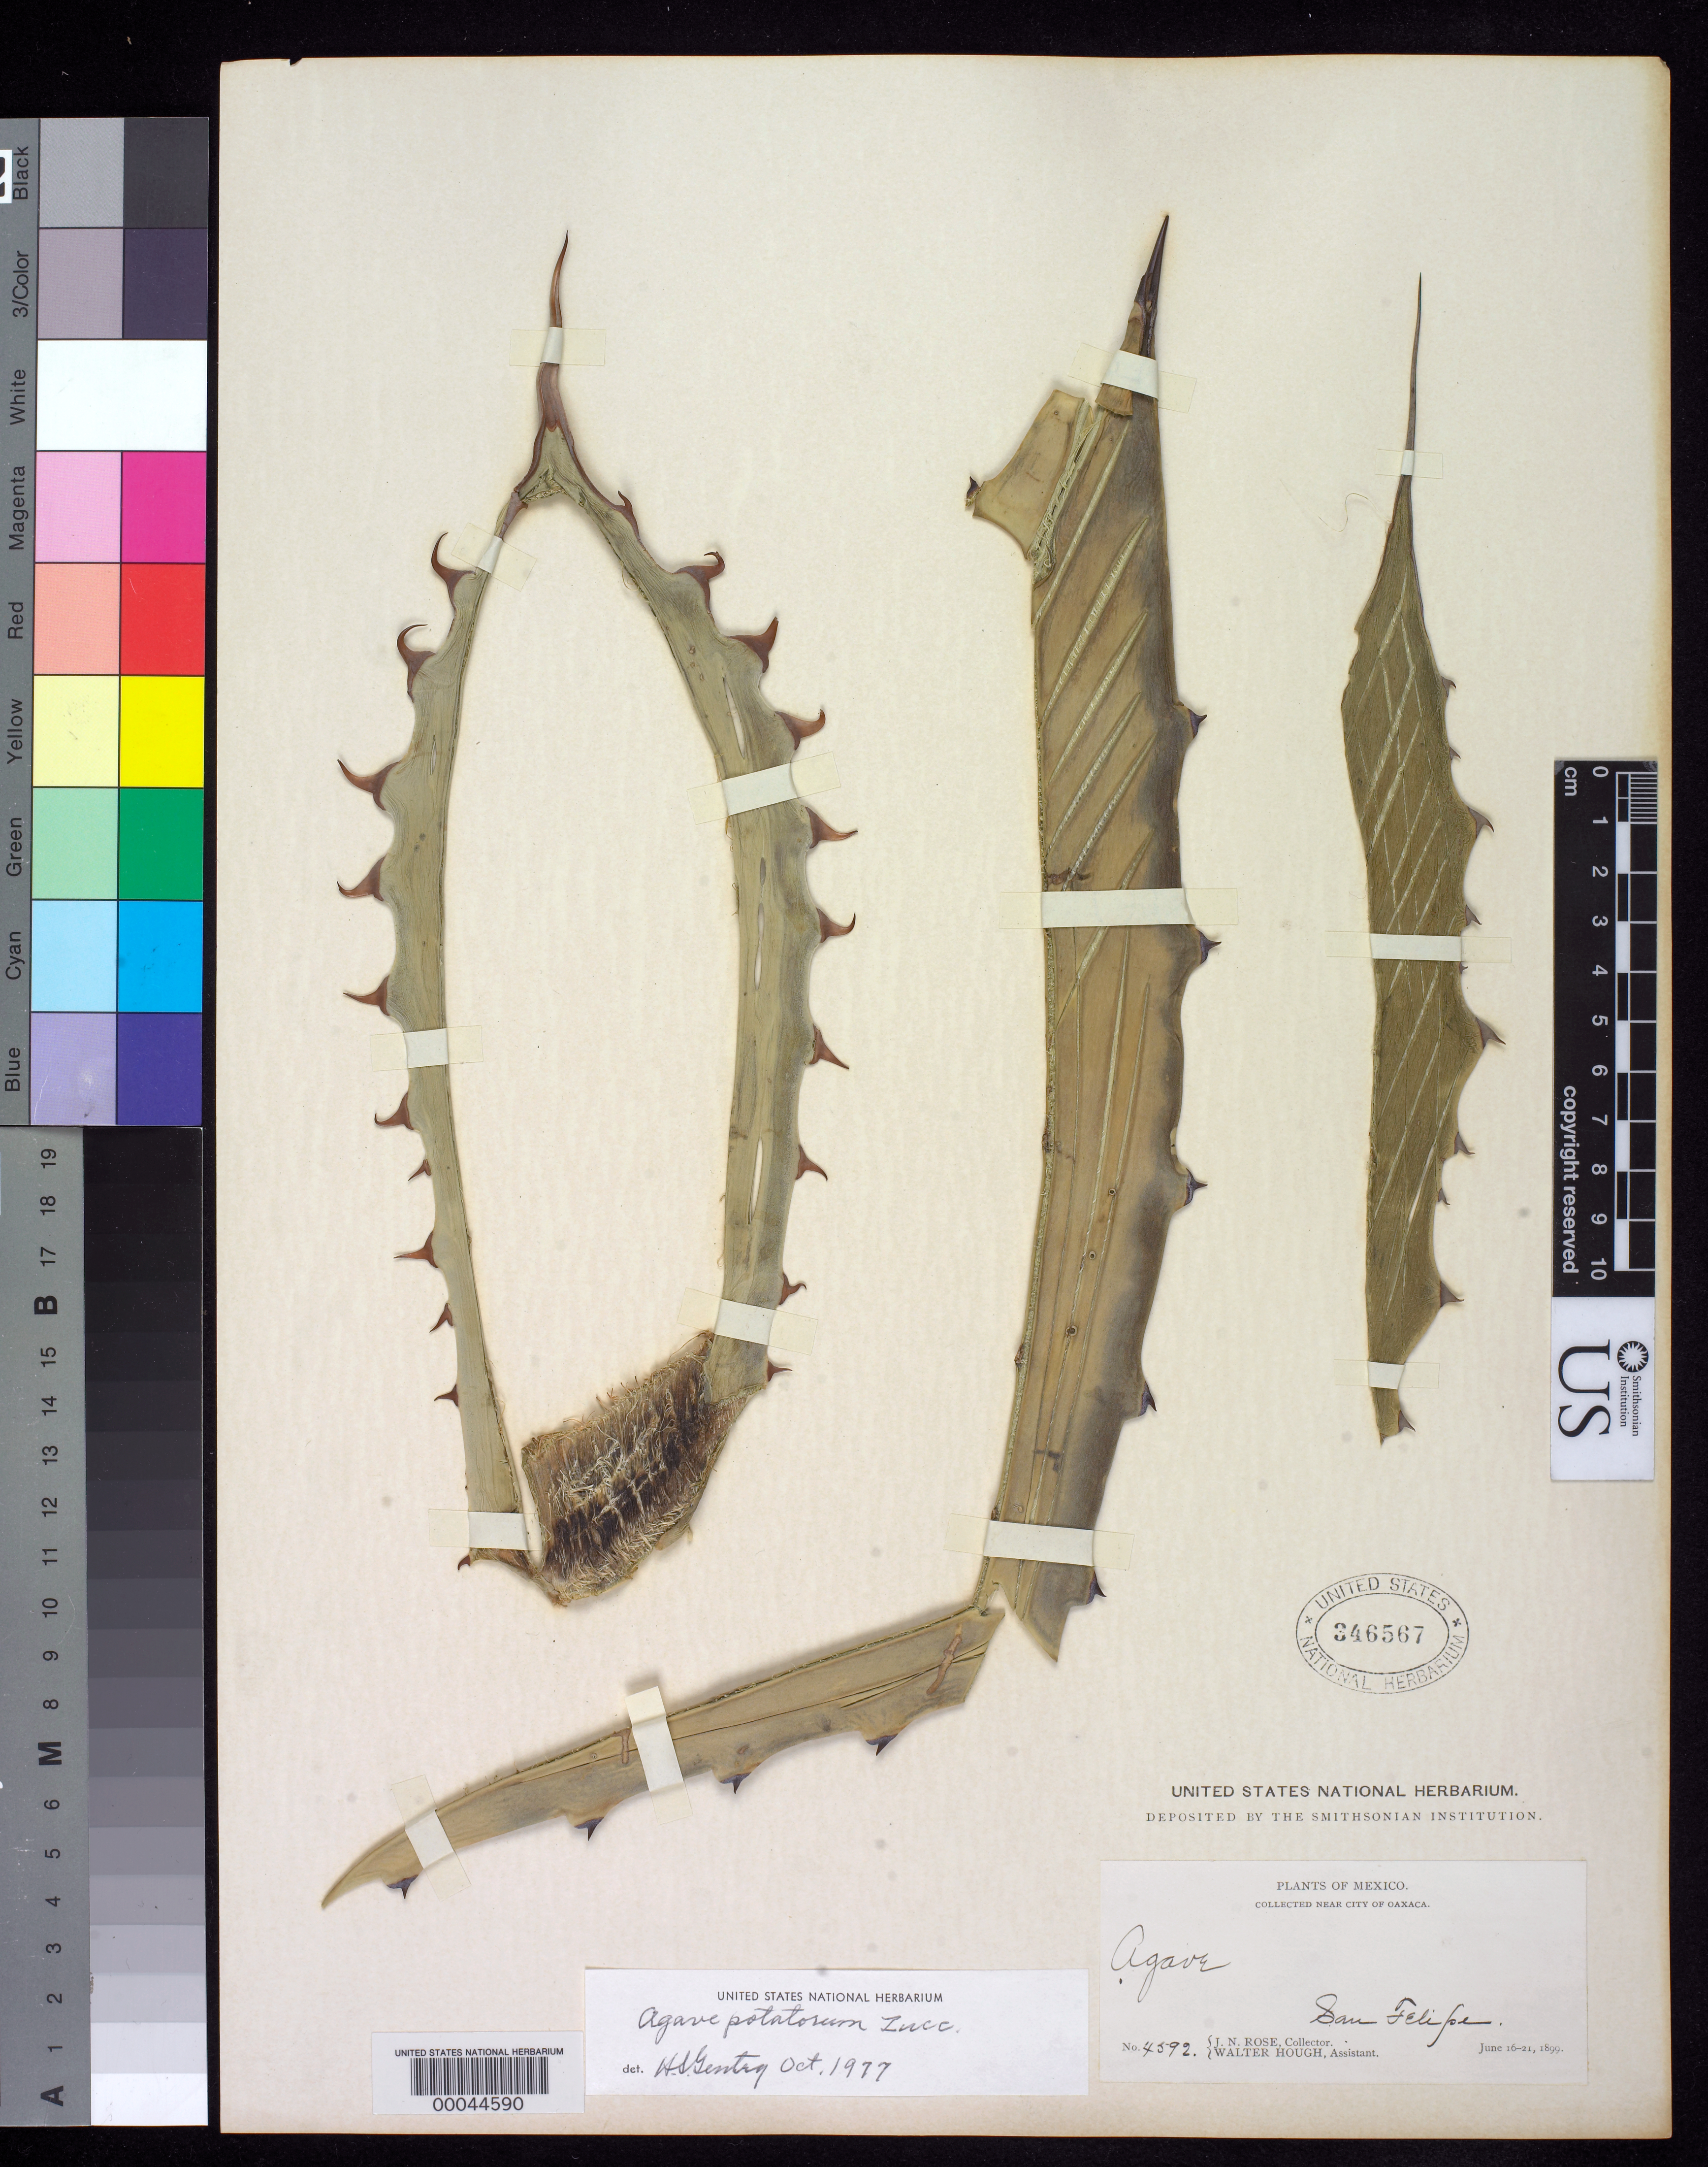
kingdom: Plantae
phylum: Tracheophyta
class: Liliopsida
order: Asparagales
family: Asparagaceae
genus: Agave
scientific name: Agave potatorum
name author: Zucc.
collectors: J. N. Rose & W. Hough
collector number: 4592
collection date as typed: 16 Jun 1899 to 21 Jun 1899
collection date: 1899-06-16/1899-06-21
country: Mexico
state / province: Oaxaca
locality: Near city of Oaxaca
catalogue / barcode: US 346567